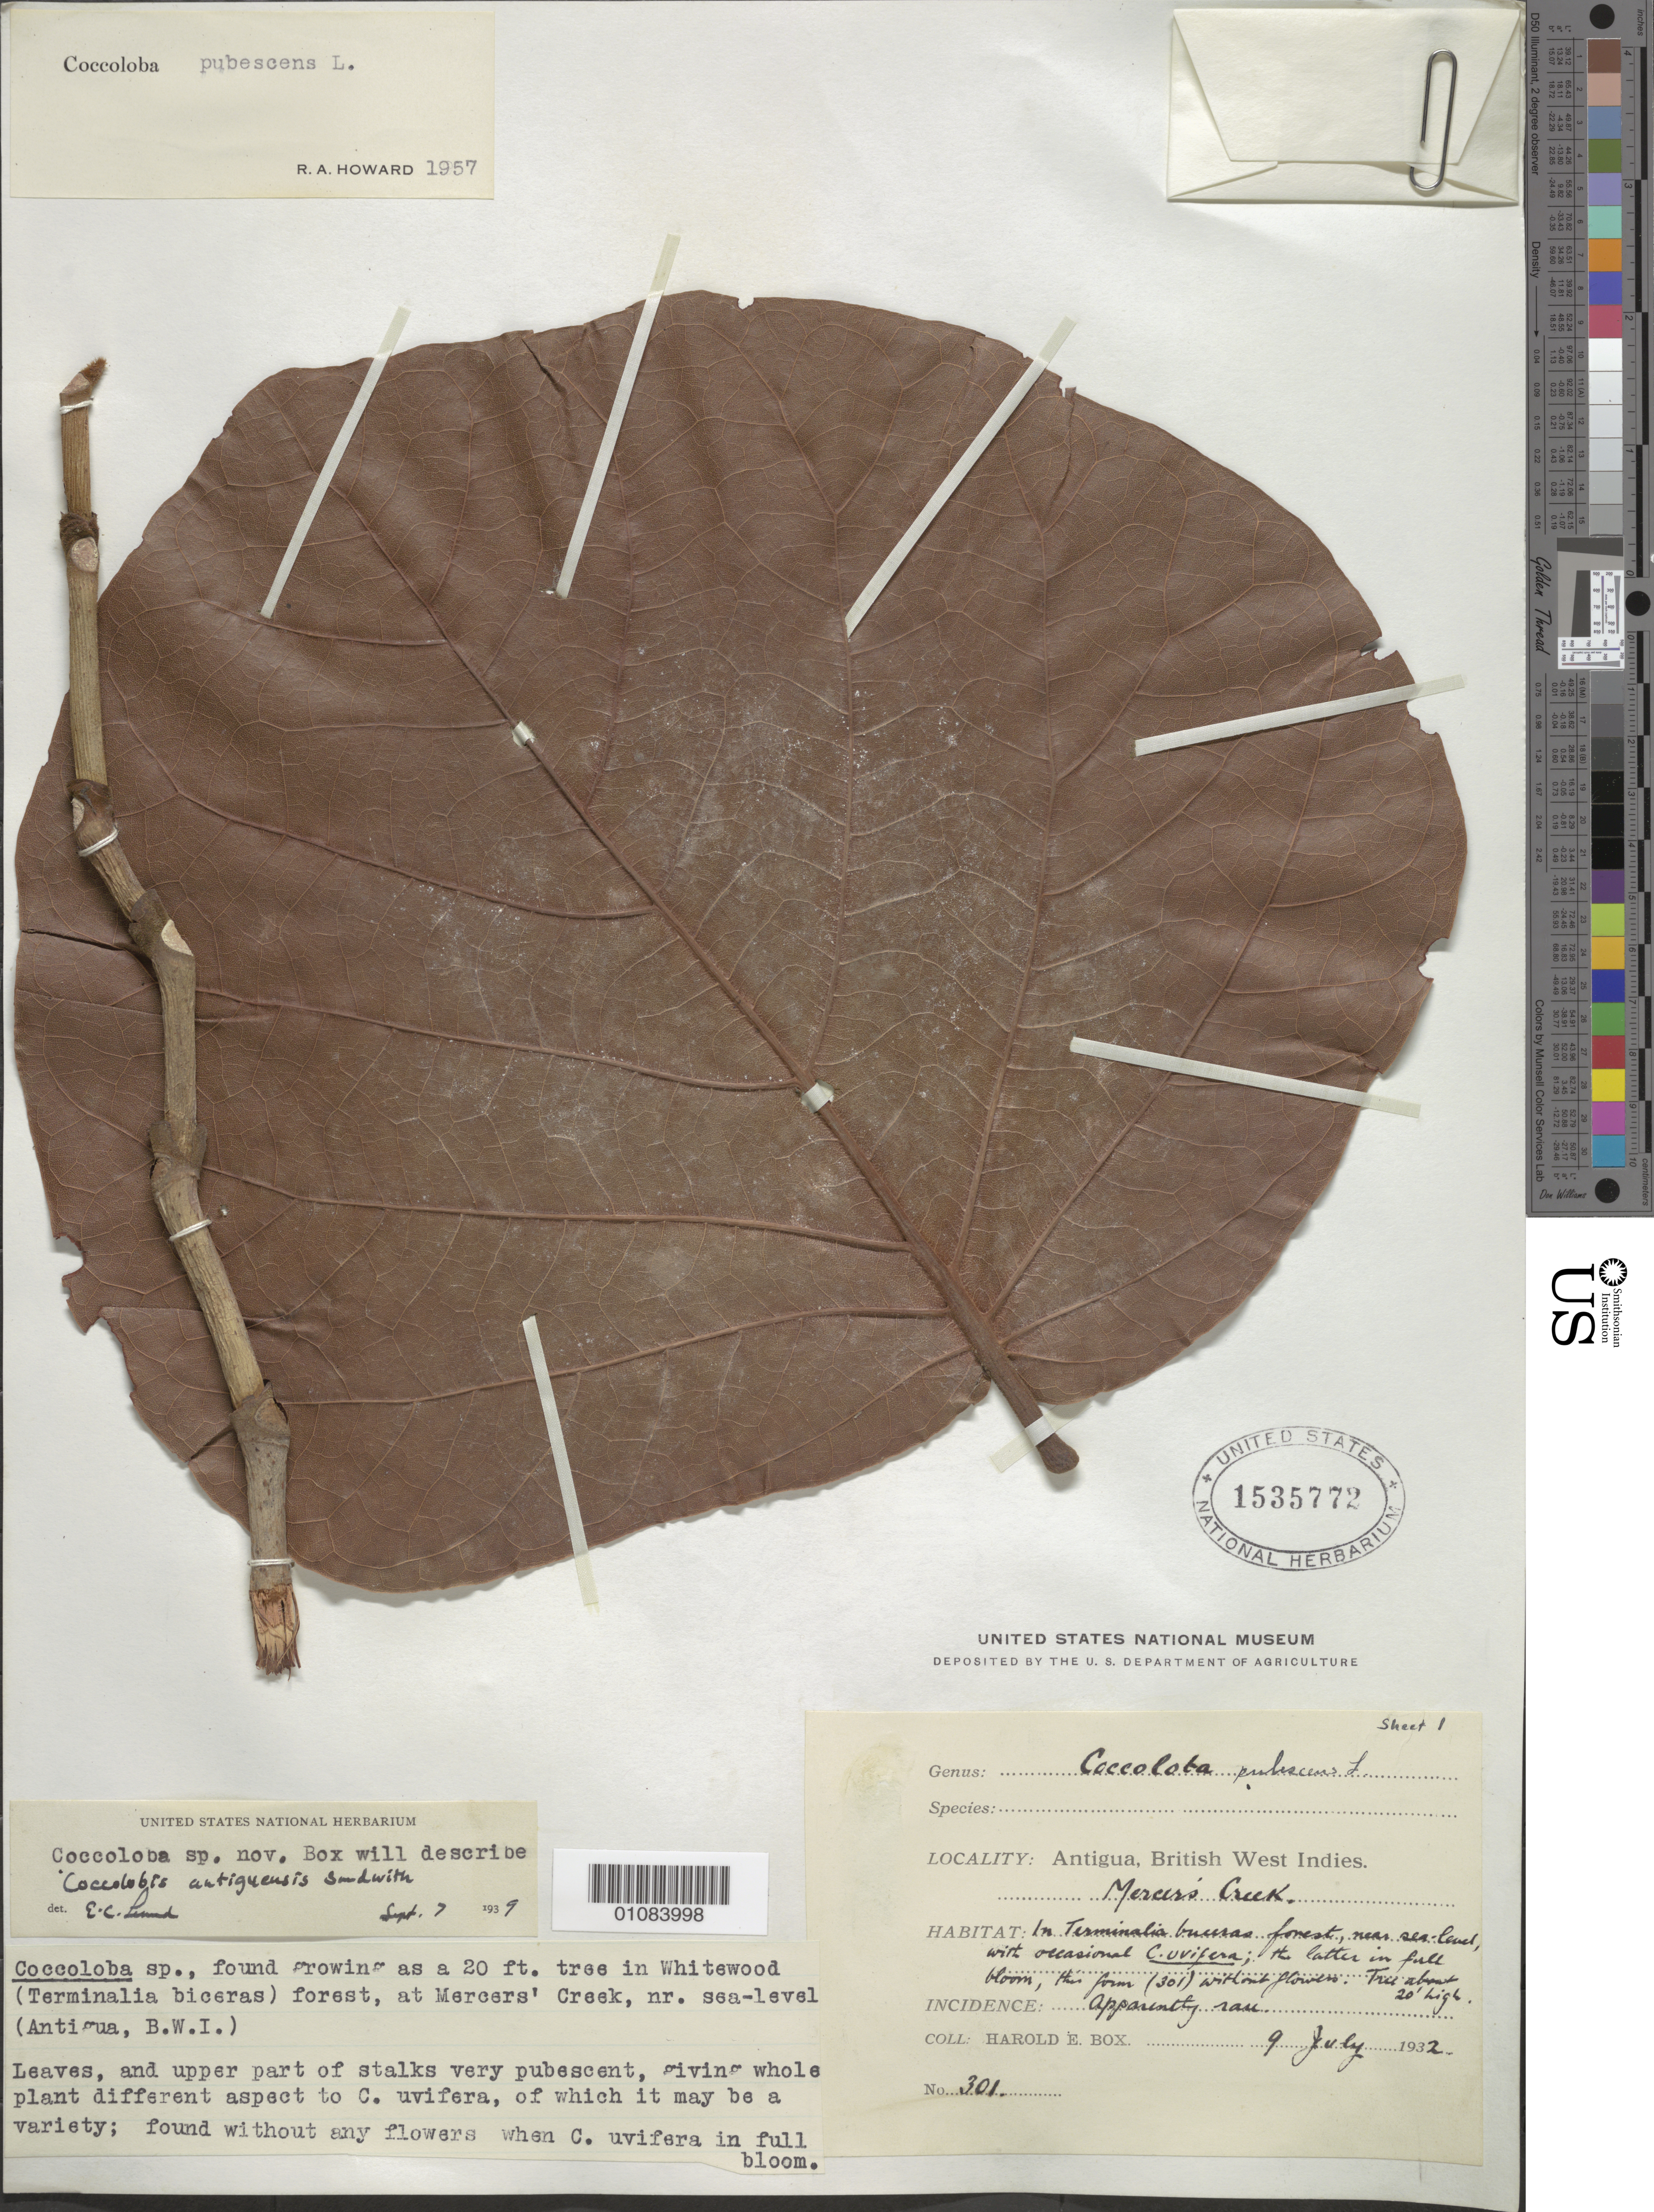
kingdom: Plantae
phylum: Tracheophyta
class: Magnoliopsida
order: Caryophyllales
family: Polygonaceae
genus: Coccoloba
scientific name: Coccoloba pubescens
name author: L.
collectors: H. E. Box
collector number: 301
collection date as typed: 09 Jul 1932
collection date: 1932-07-09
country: Antigua and Barbuda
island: Antigua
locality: Mercer's Creek.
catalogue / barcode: US 1535772